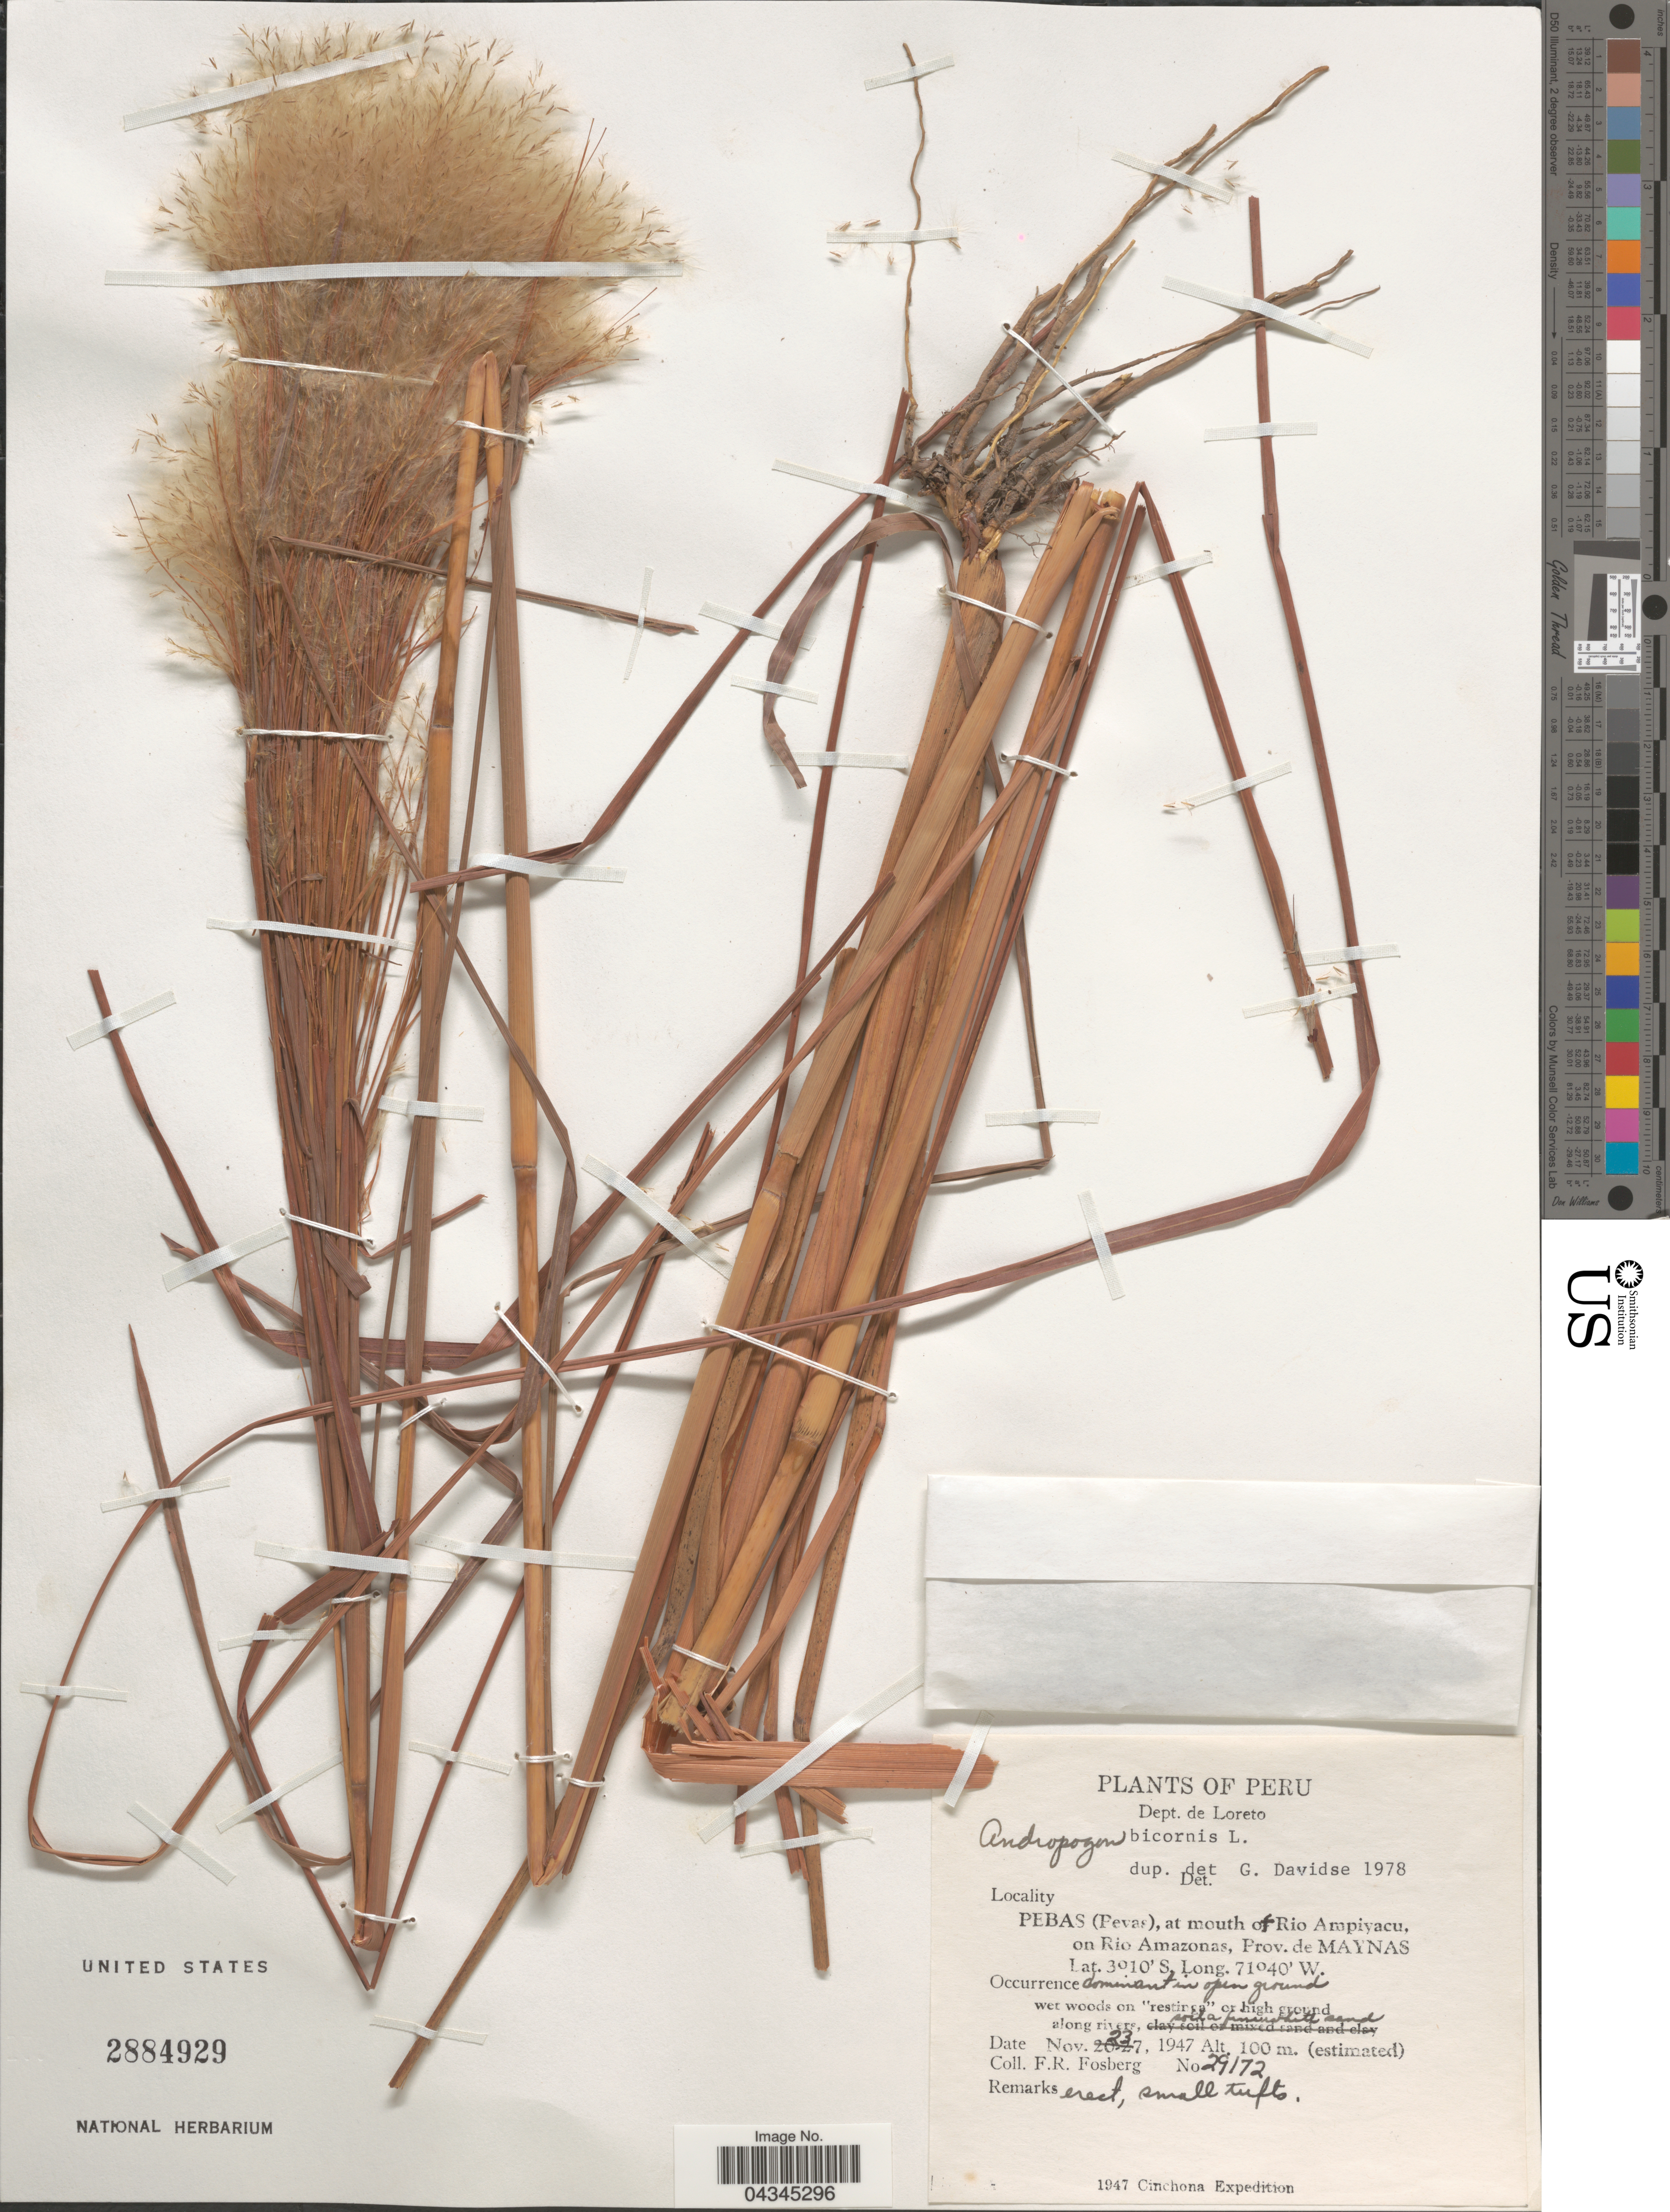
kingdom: Plantae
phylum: Tracheophyta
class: Liliopsida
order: Poales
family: Poaceae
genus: Andropogon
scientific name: Andropogon bicornis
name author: L.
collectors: F. R. Fosberg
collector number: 29172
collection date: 1947-11-23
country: Peru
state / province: Loreto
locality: Dept. de Loreto. Pebas (Pevas), at mouth of Rio Ampiyacu, on Rio Amazonas, Prov. de Maynas.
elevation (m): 100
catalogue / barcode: US 2884929